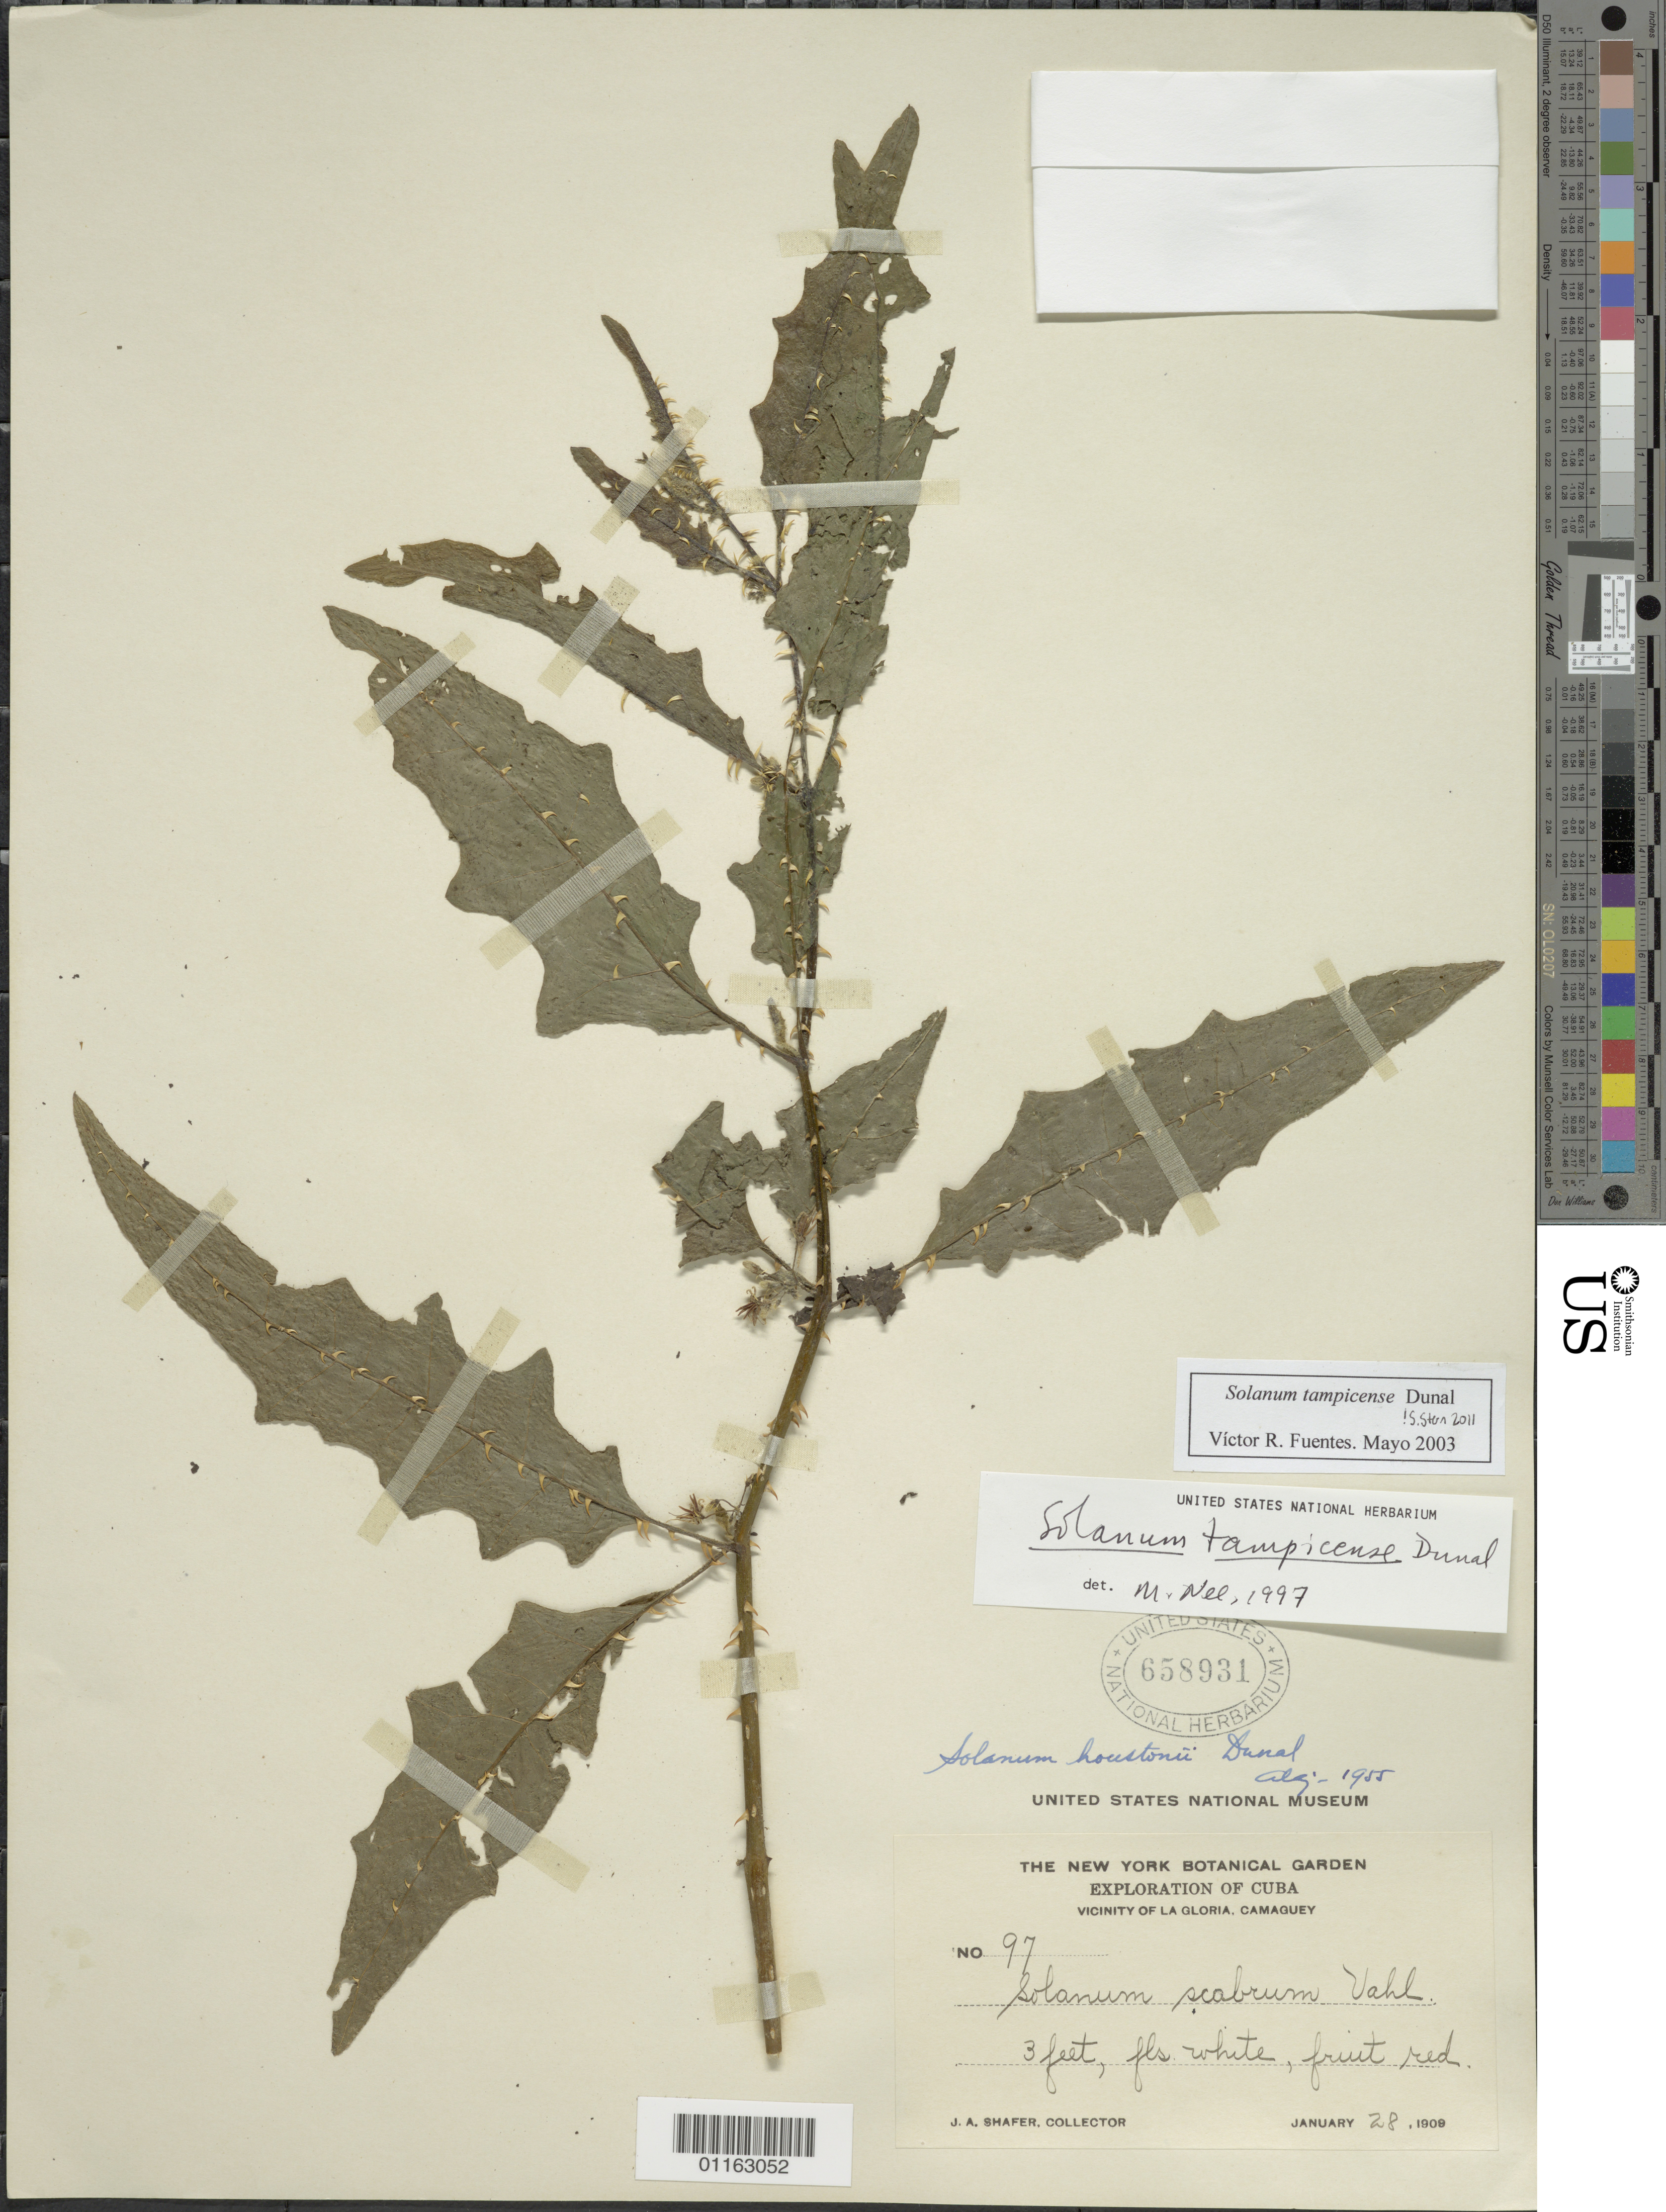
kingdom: Plantae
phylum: Tracheophyta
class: Magnoliopsida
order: Solanales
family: Solanaceae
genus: Solanum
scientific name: Solanum tampicense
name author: Dunal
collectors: J. A. Shafer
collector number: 97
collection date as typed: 28 Jan 1909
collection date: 1909-01-28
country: Cuba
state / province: Camagüey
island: Cuba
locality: Vicinity of La Gloria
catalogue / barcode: US 658931